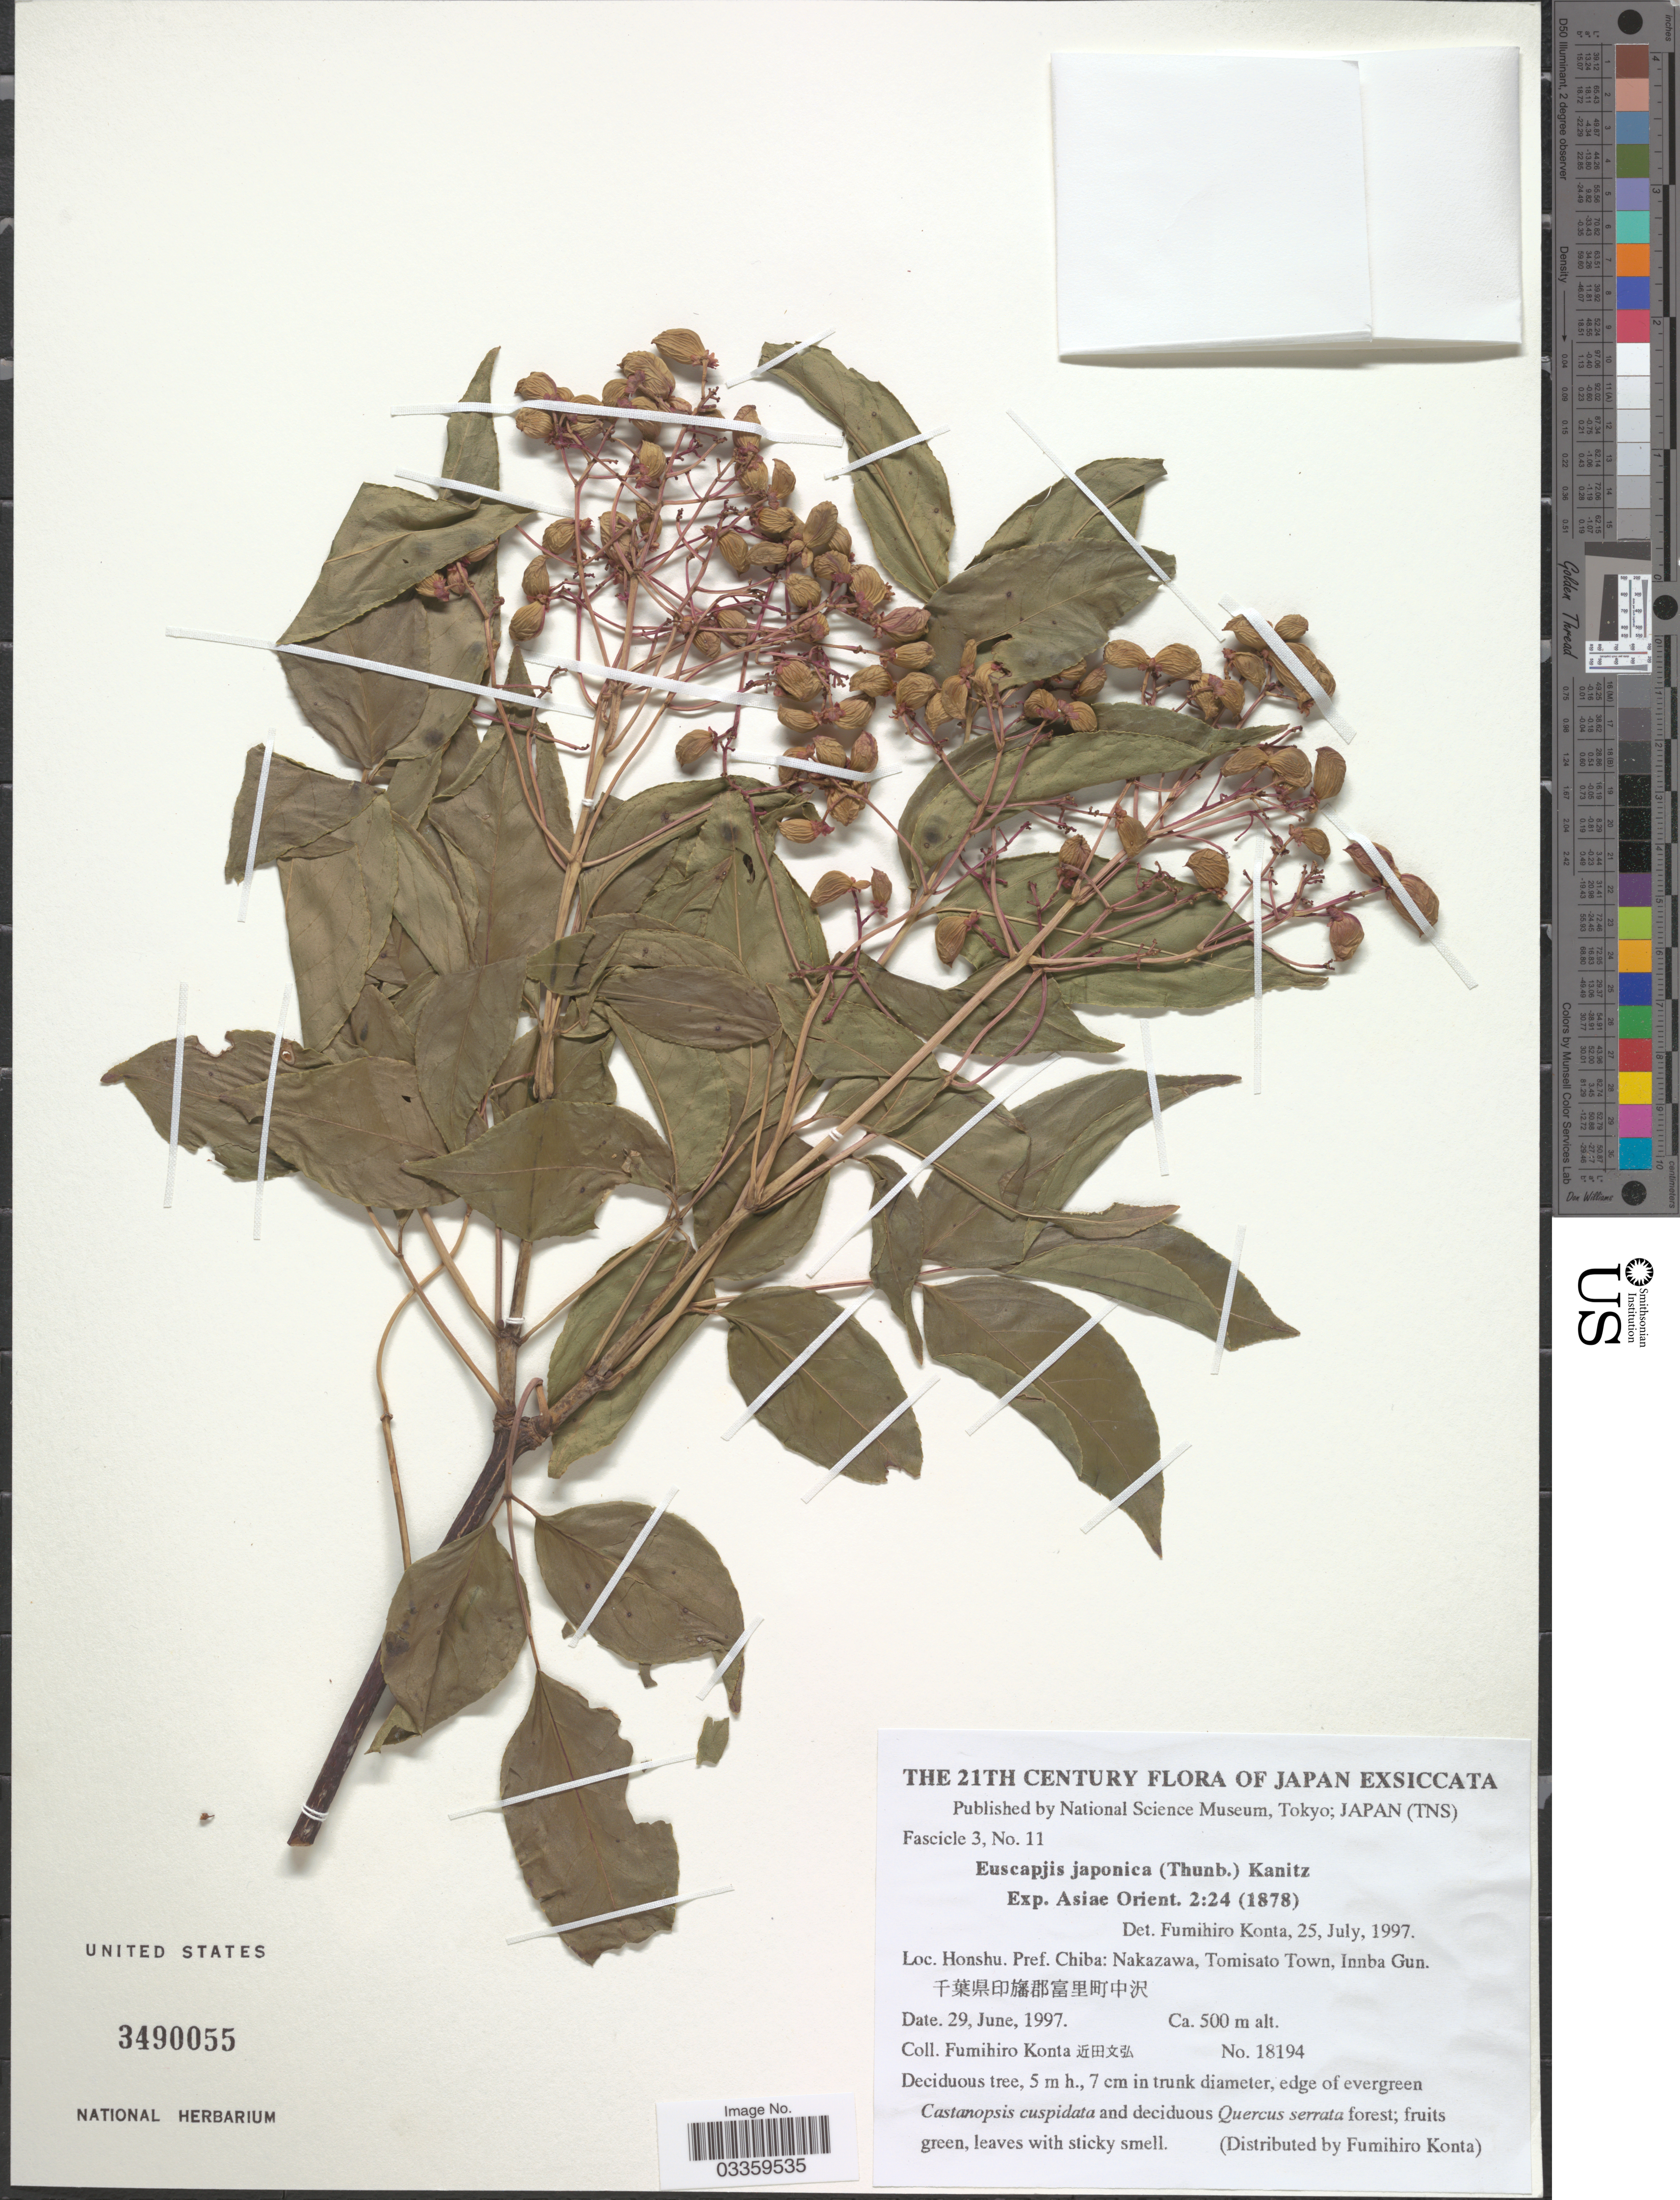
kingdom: Plantae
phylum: Tracheophyta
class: Magnoliopsida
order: Crossosomatales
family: Staphyleaceae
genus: Euscaphis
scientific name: Euscaphis japonica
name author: (Thunb.) Kanitz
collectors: F. Konta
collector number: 18194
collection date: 1997-06-29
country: Japan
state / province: Tiba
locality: Honshu. Pref. Chiba: Nakazawa, Tomisato Town, Innba Gun. X.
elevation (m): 500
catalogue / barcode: US 3490055